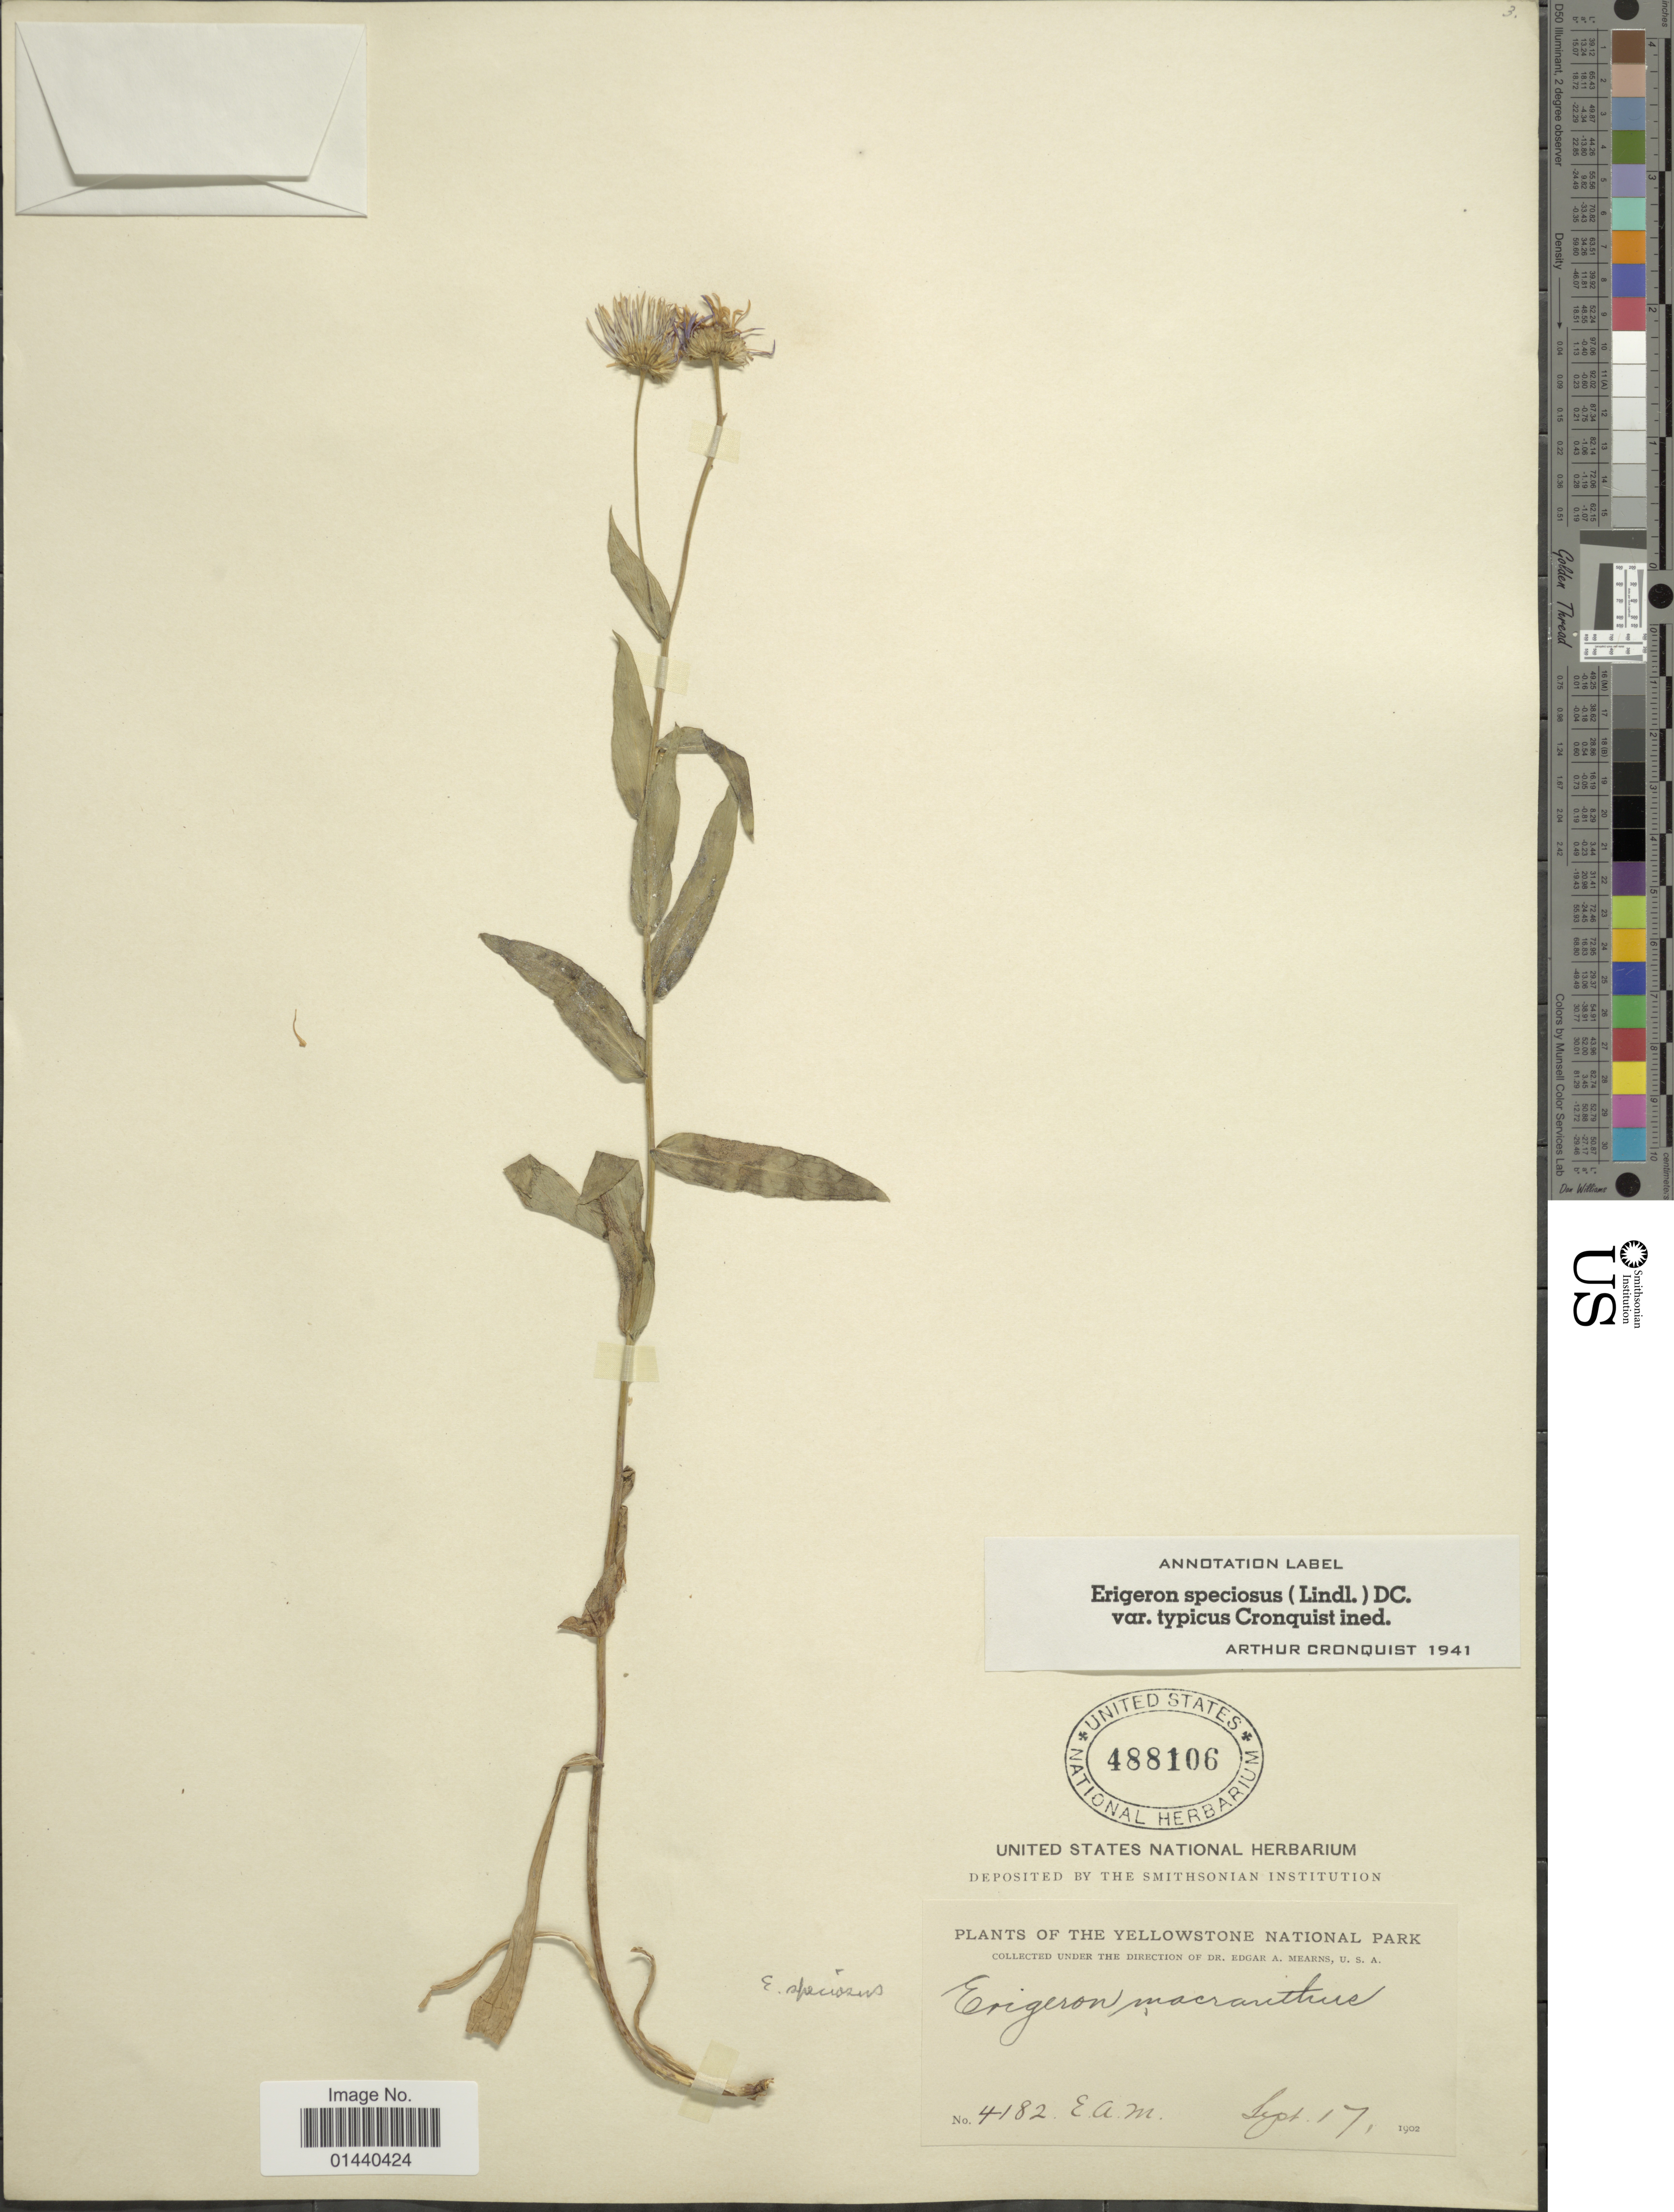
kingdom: Plantae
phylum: Tracheophyta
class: Magnoliopsida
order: Asterales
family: Asteraceae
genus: Erigeron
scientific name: Erigeron speciosus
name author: (Lindl.) DC.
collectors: E. A. Mearns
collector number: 4182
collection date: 1902-09-17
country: United States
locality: The Yellowstone National Park.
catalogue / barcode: US 488106